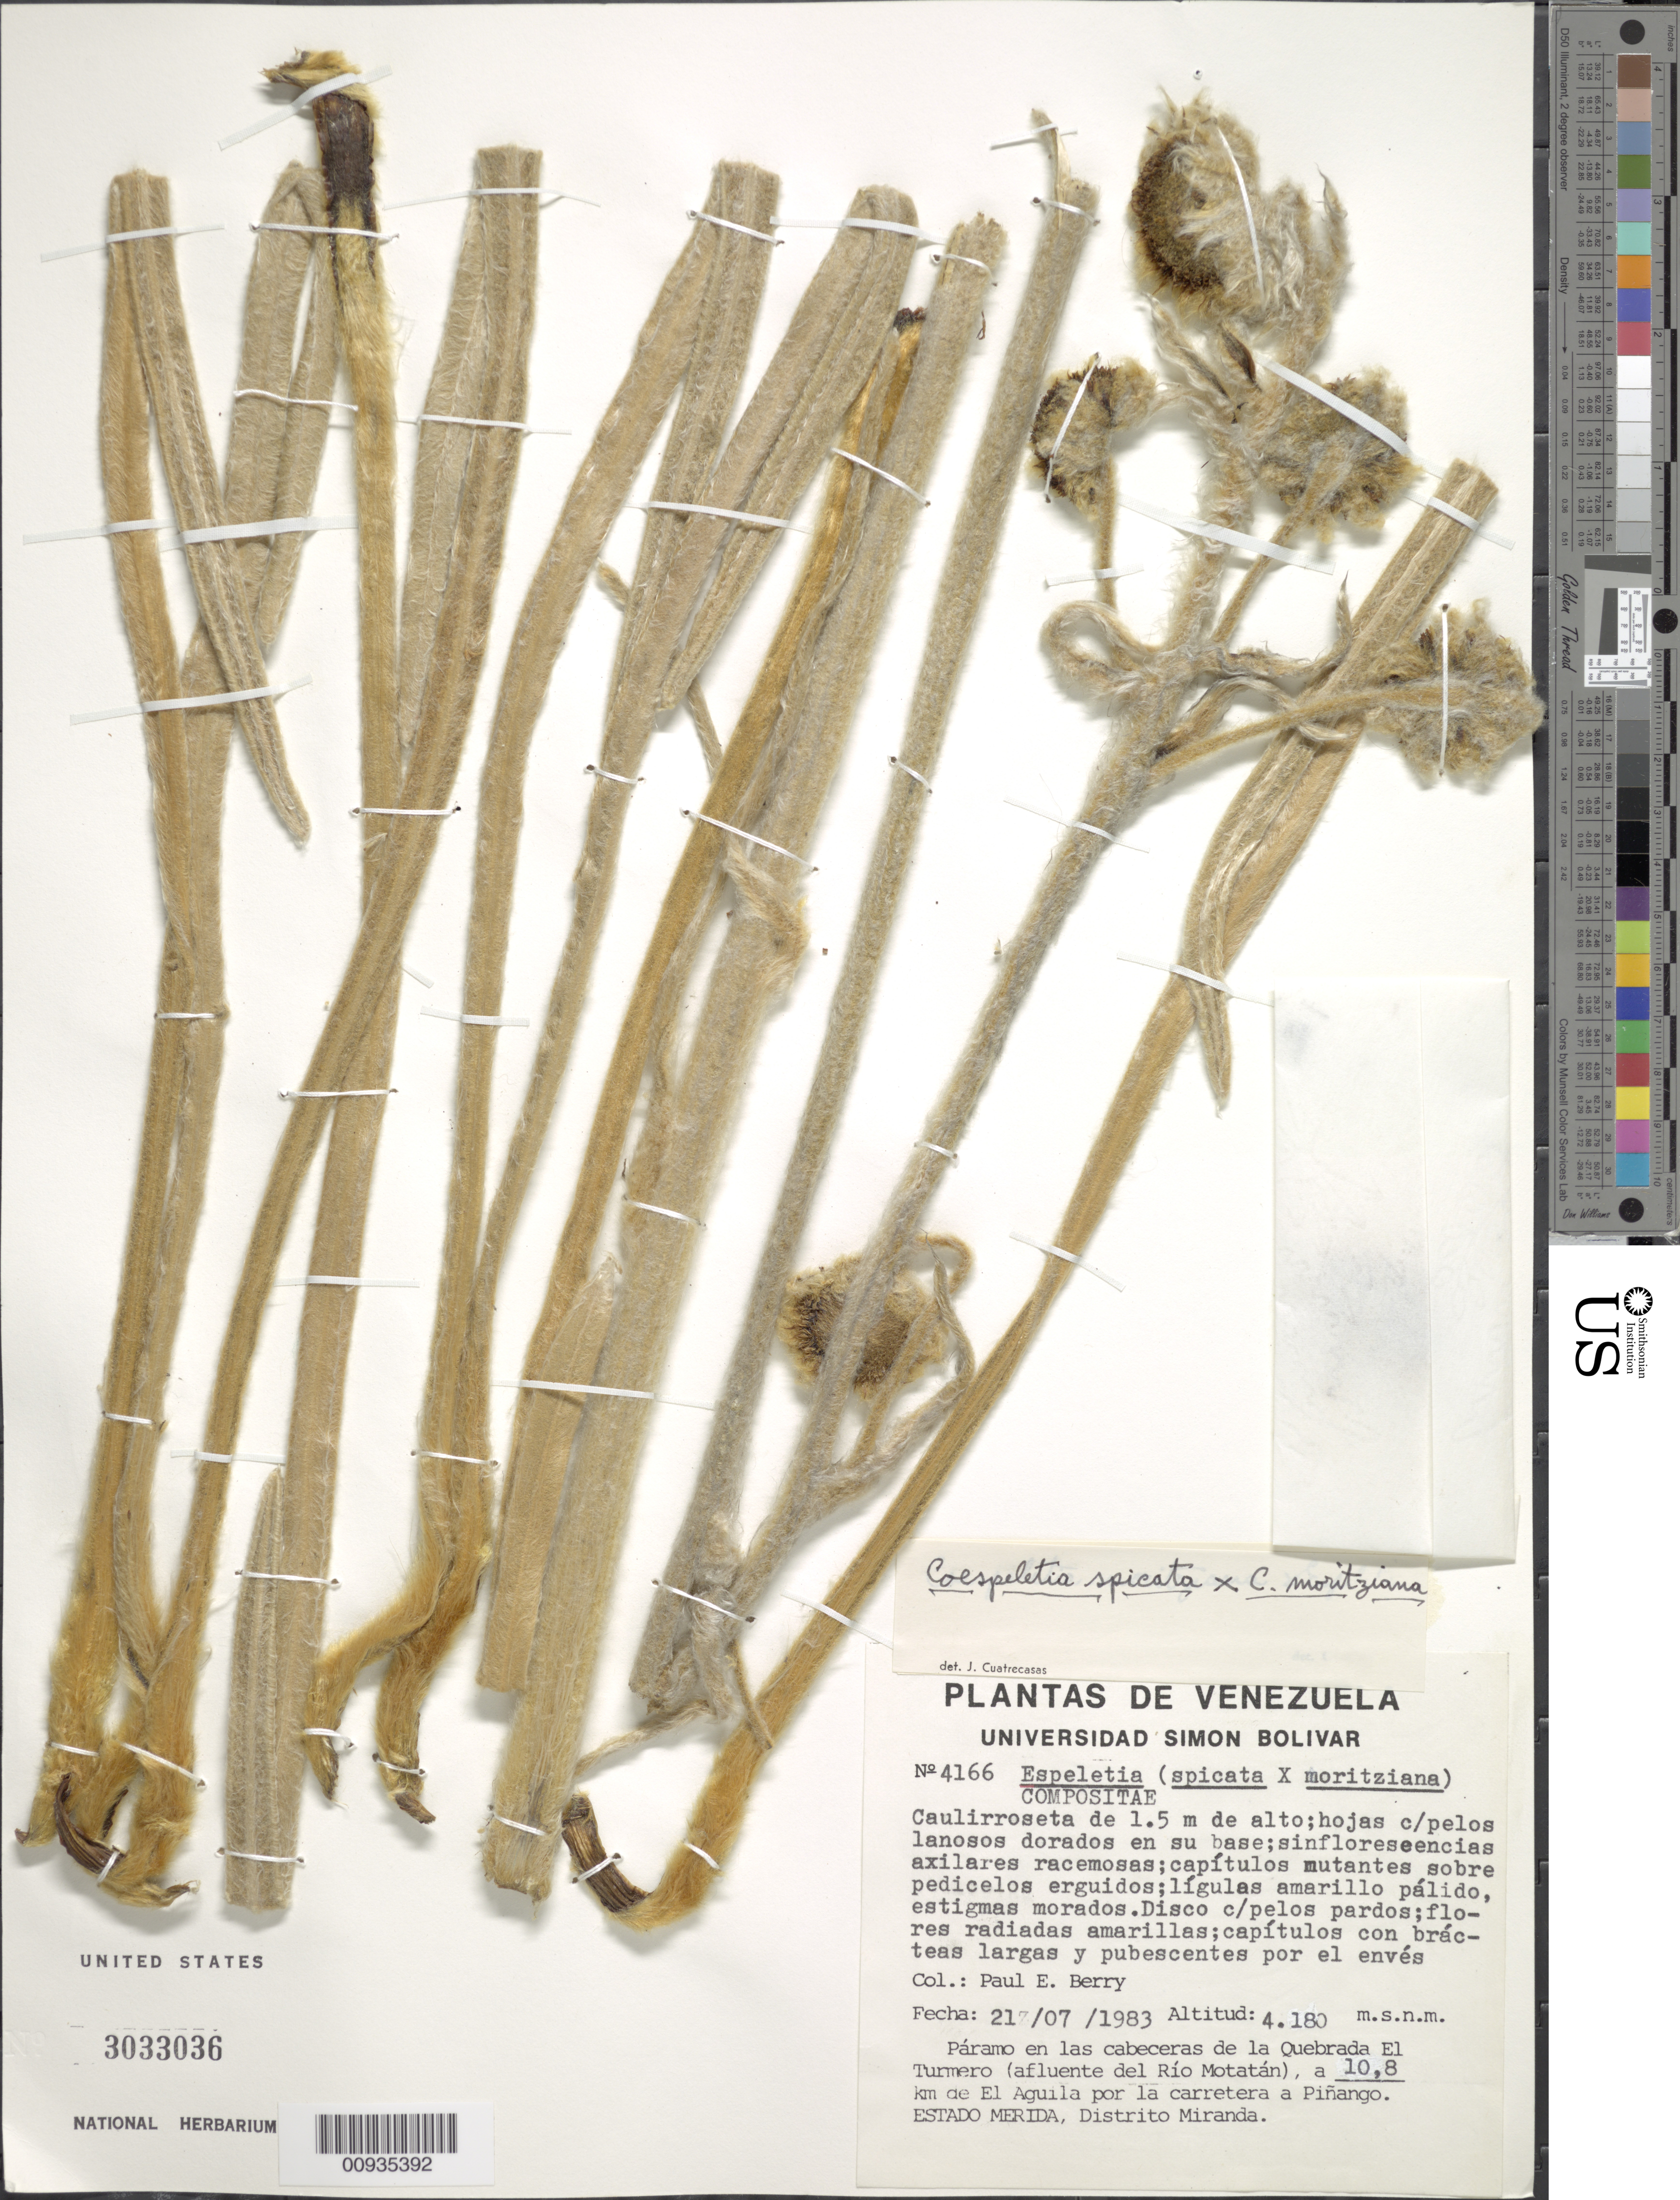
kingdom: Plantae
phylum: Tracheophyta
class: Magnoliopsida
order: Asterales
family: Asteraceae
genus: Coespeletia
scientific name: Coespeletia spicata x C. moritziana (Sch. Bip. ex Wedd.) Cuatrec.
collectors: P. E. Berry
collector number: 4166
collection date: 1983-07-21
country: Venezuela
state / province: Mérida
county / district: Miranda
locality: Páramo en las cabeceras de la Quebrada El Turmero (afluente del Río Motatán), a 10.8 km de El Águila por la carretera a Piñango. Cerca de la frontera entre Mérida y Bolivar.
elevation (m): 4180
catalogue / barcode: US 3033036